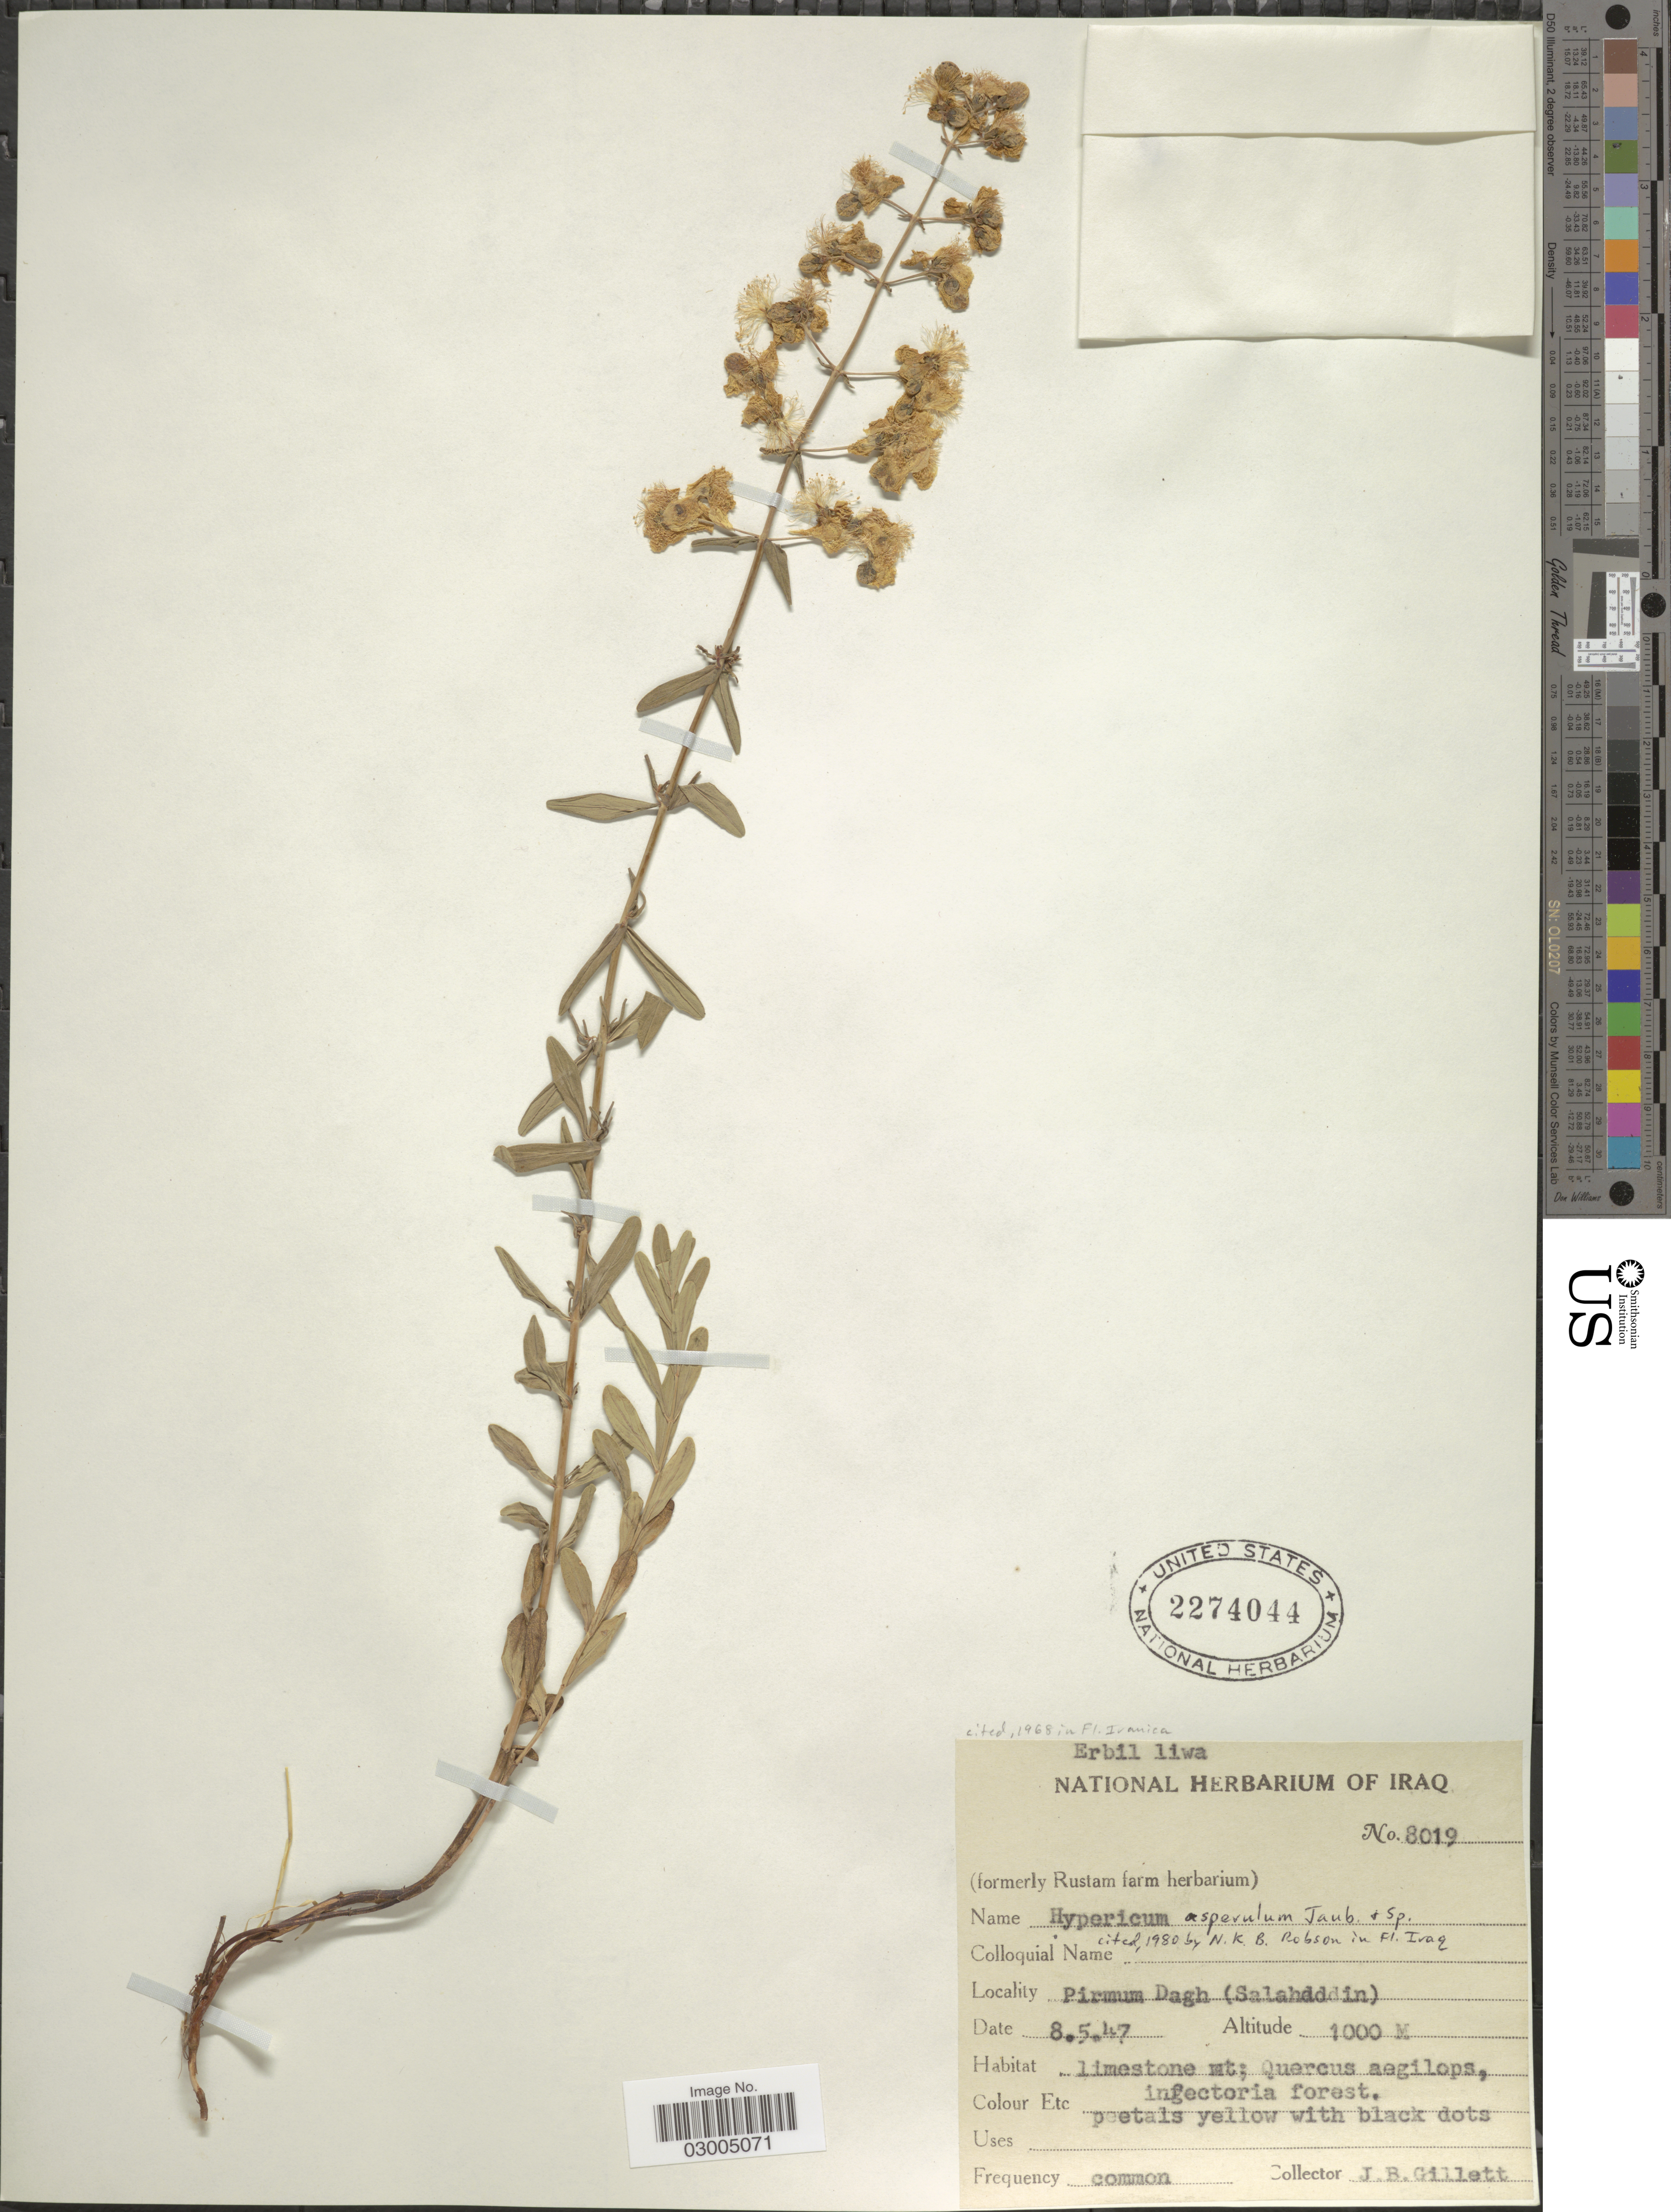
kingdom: Plantae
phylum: Tracheophyta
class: Magnoliopsida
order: Malpighiales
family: Hypericaceae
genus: Hypericum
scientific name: Hypericum asperulum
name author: Jaub. & Spach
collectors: J. B. Gillett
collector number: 8019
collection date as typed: Transcribed d/m/y: 8/5/47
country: Iraq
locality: Pirmum Dagh (Salahddin), limestone mt.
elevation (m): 1000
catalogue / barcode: US 2274044